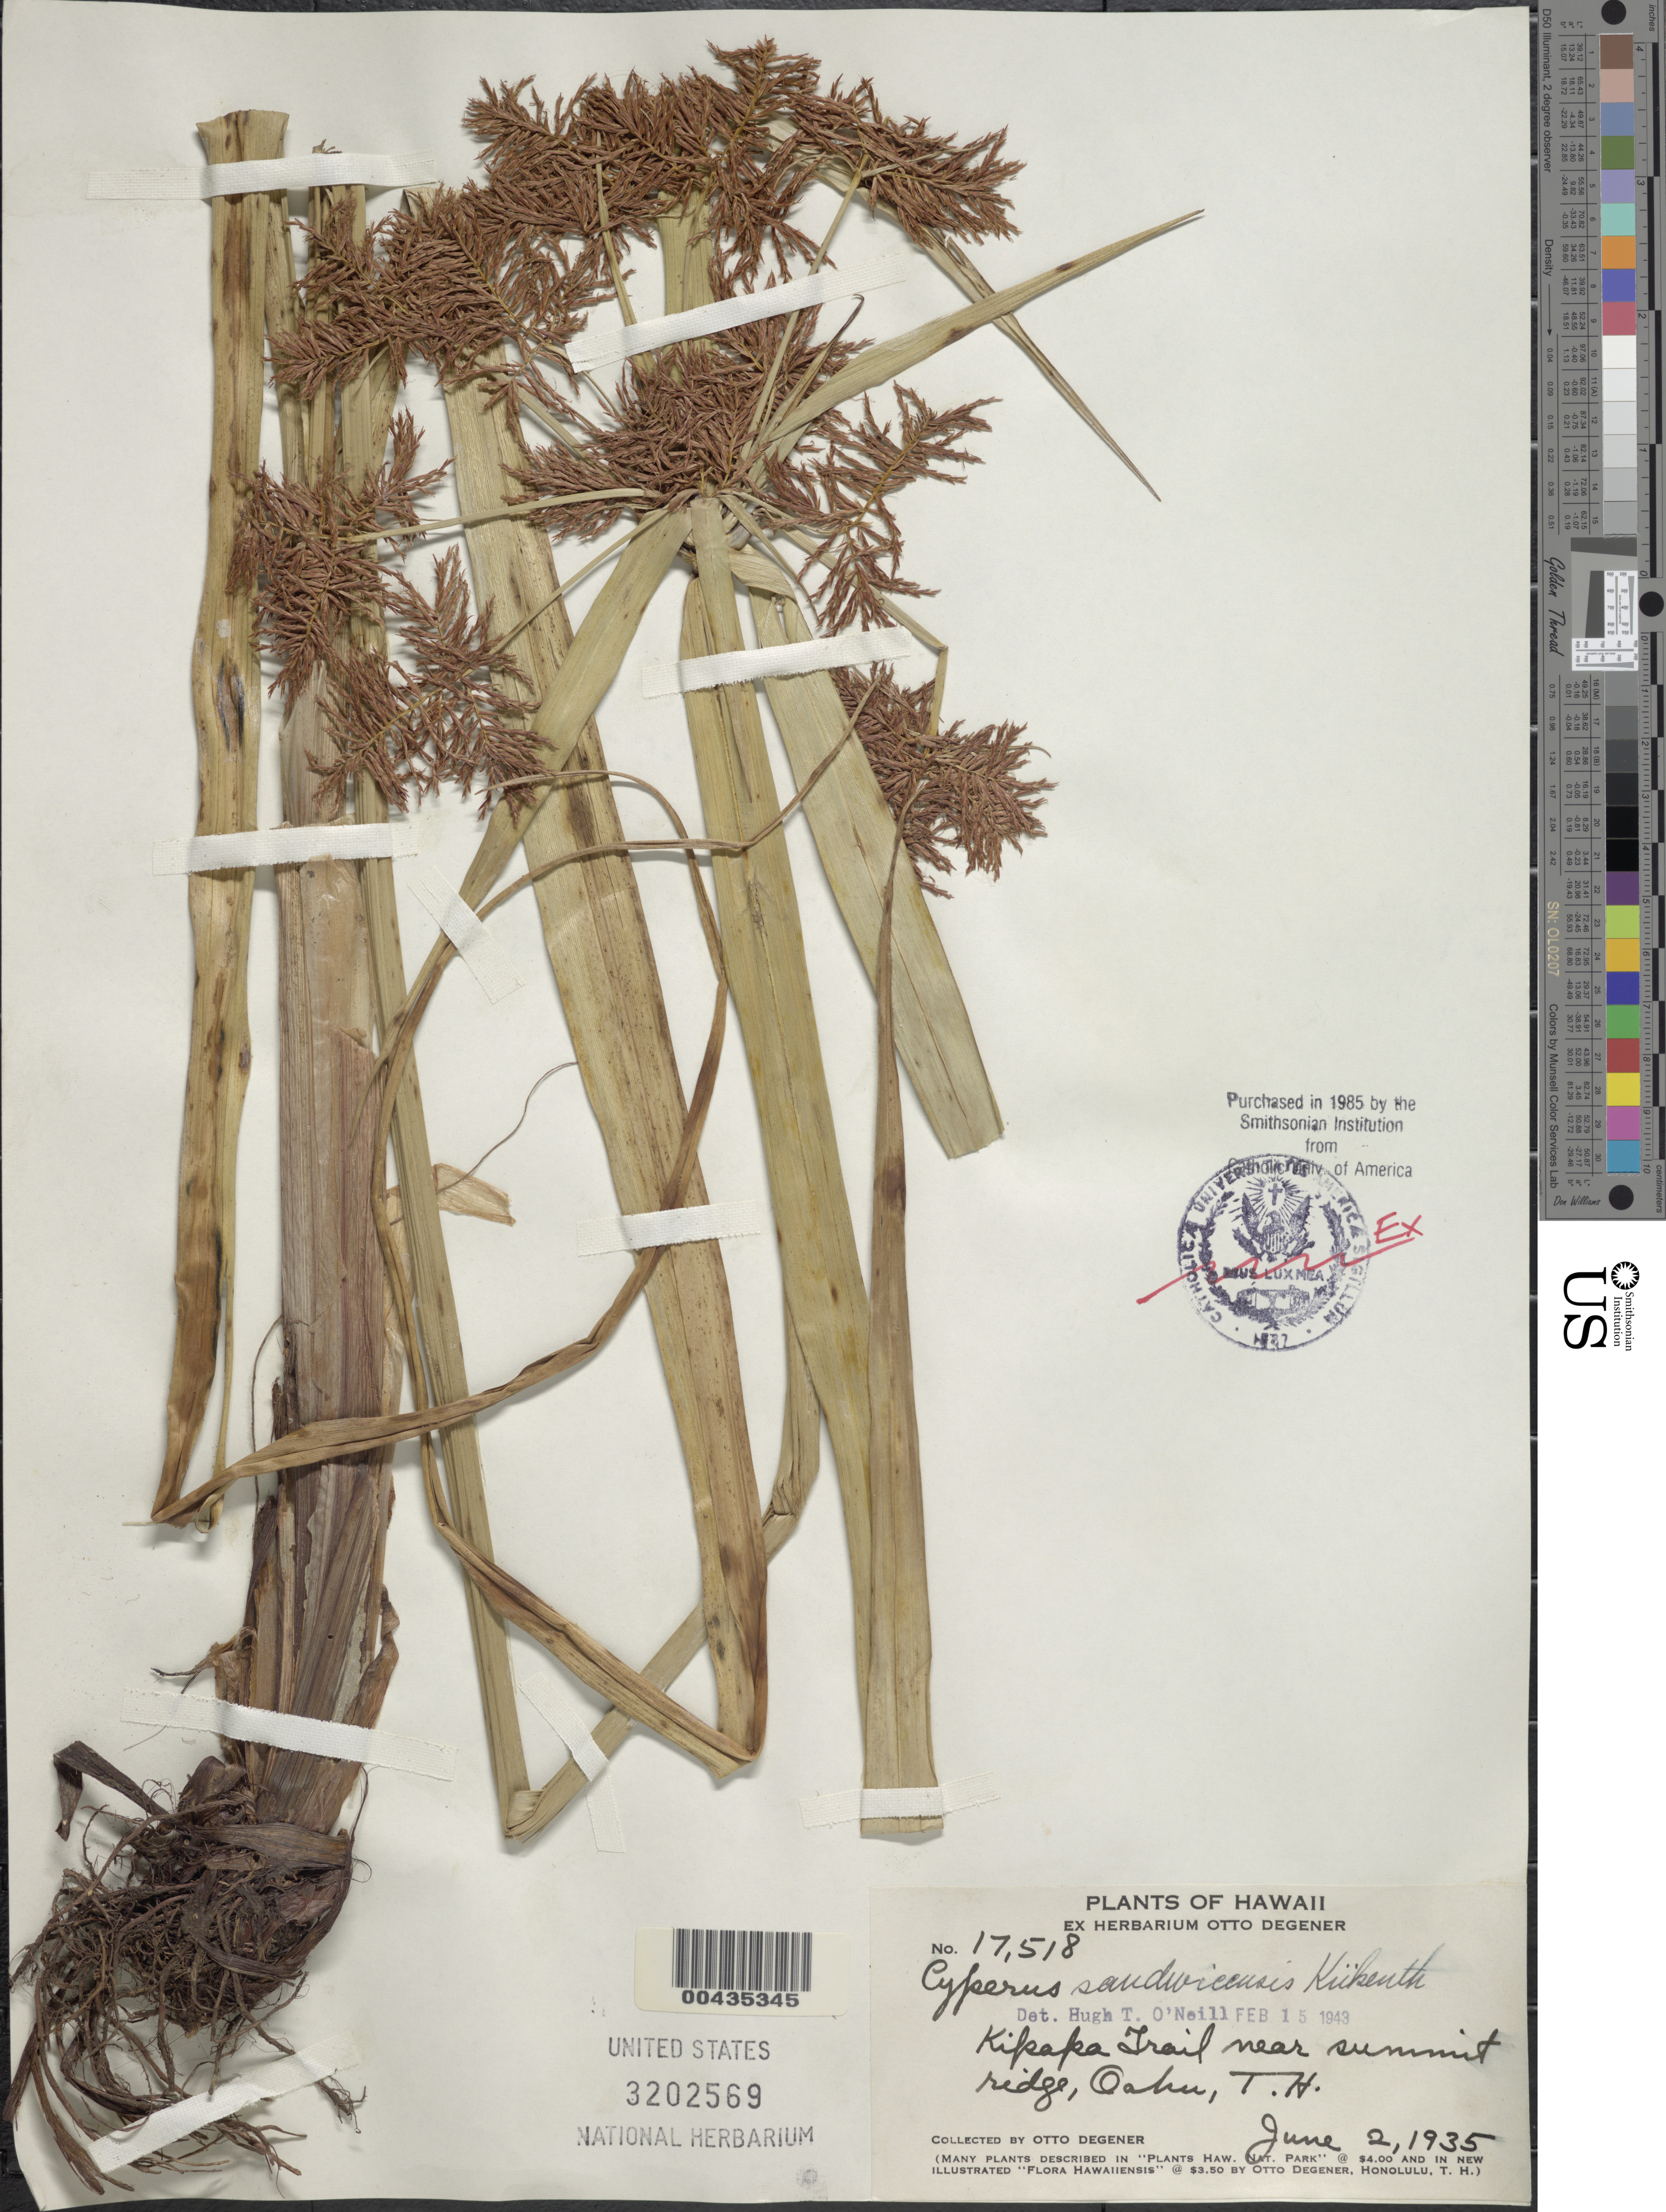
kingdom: Plantae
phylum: Tracheophyta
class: Liliopsida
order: Poales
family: Cyperaceae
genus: Cyperus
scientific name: Cyperus sandwicensis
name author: Kük.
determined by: O'Neill, Hugh T.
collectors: O. Degener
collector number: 17518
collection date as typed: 2 Jun 1935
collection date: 1935-06-02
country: United States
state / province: Hawaii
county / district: Honolulu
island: Oahu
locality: Kipapa Trail near summit ridge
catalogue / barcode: US 3202569